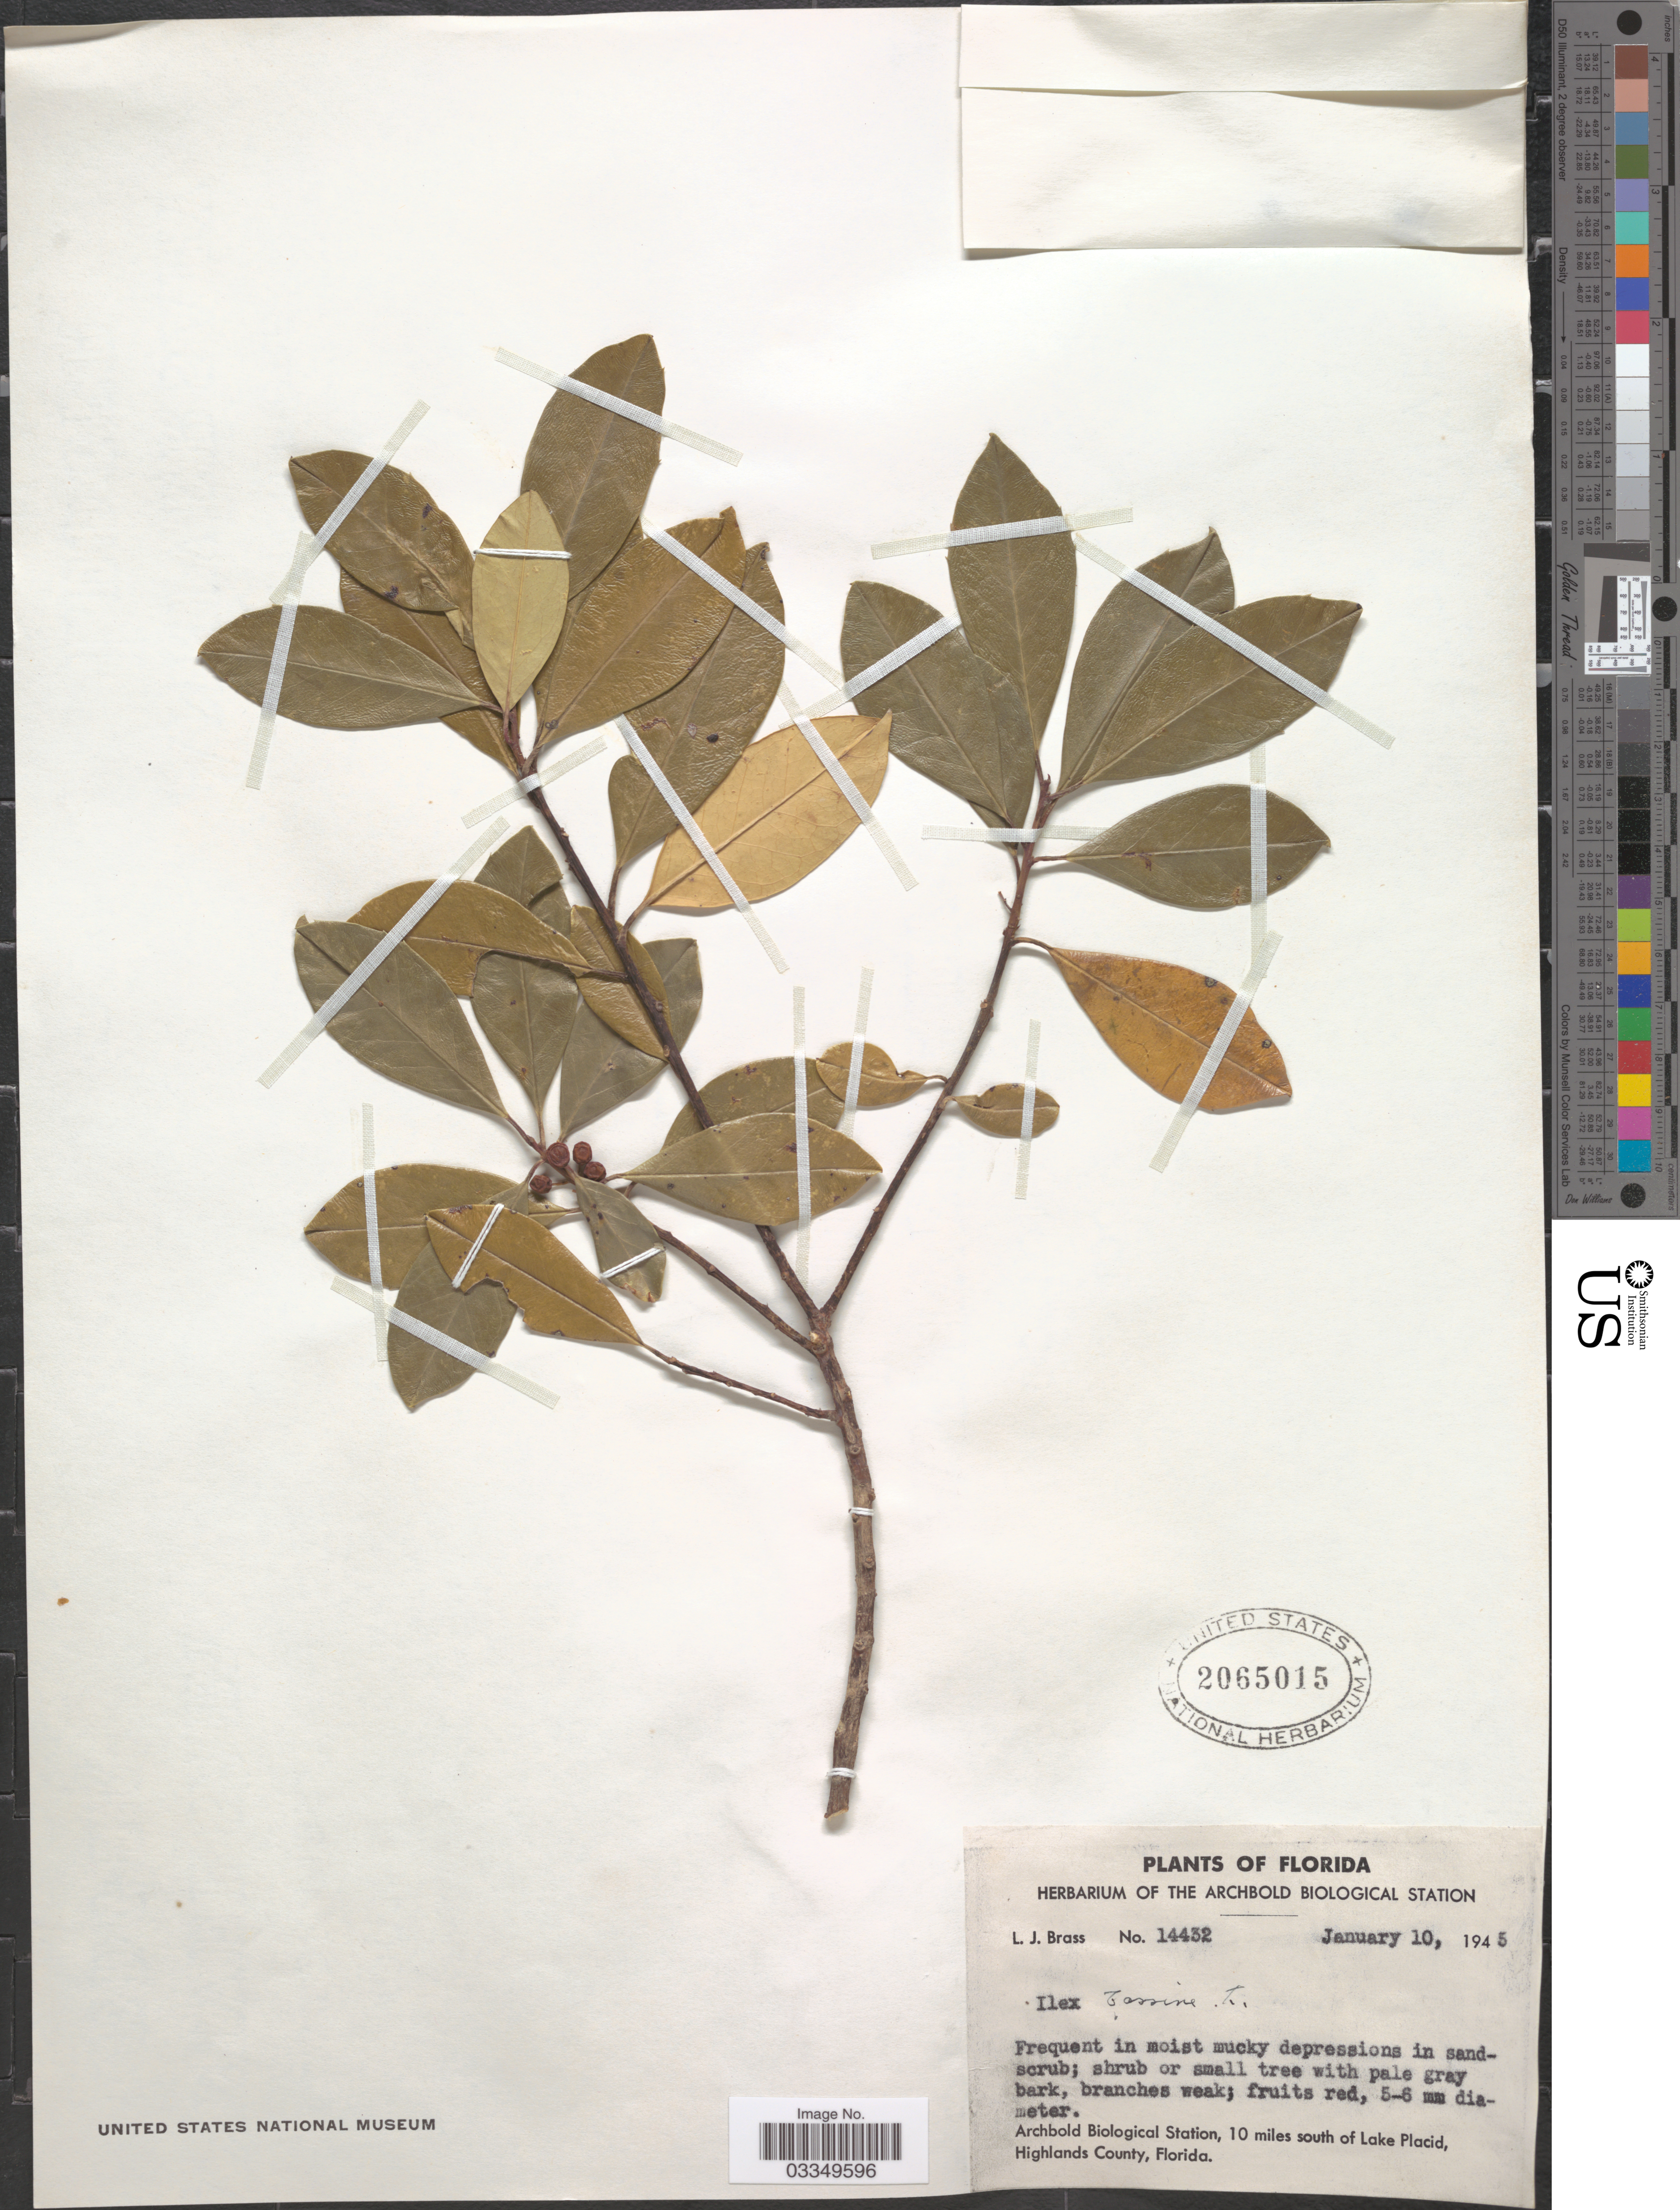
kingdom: Plantae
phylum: Tracheophyta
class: Magnoliopsida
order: Aquifoliales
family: Aquifoliaceae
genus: Ilex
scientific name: Ilex cassine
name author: L.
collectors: L. J. Brass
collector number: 14432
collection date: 1945-01-10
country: United States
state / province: Florida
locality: Archbold Biological Station, 10 miles south of Lake Placid Highlands County.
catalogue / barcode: US 2065015